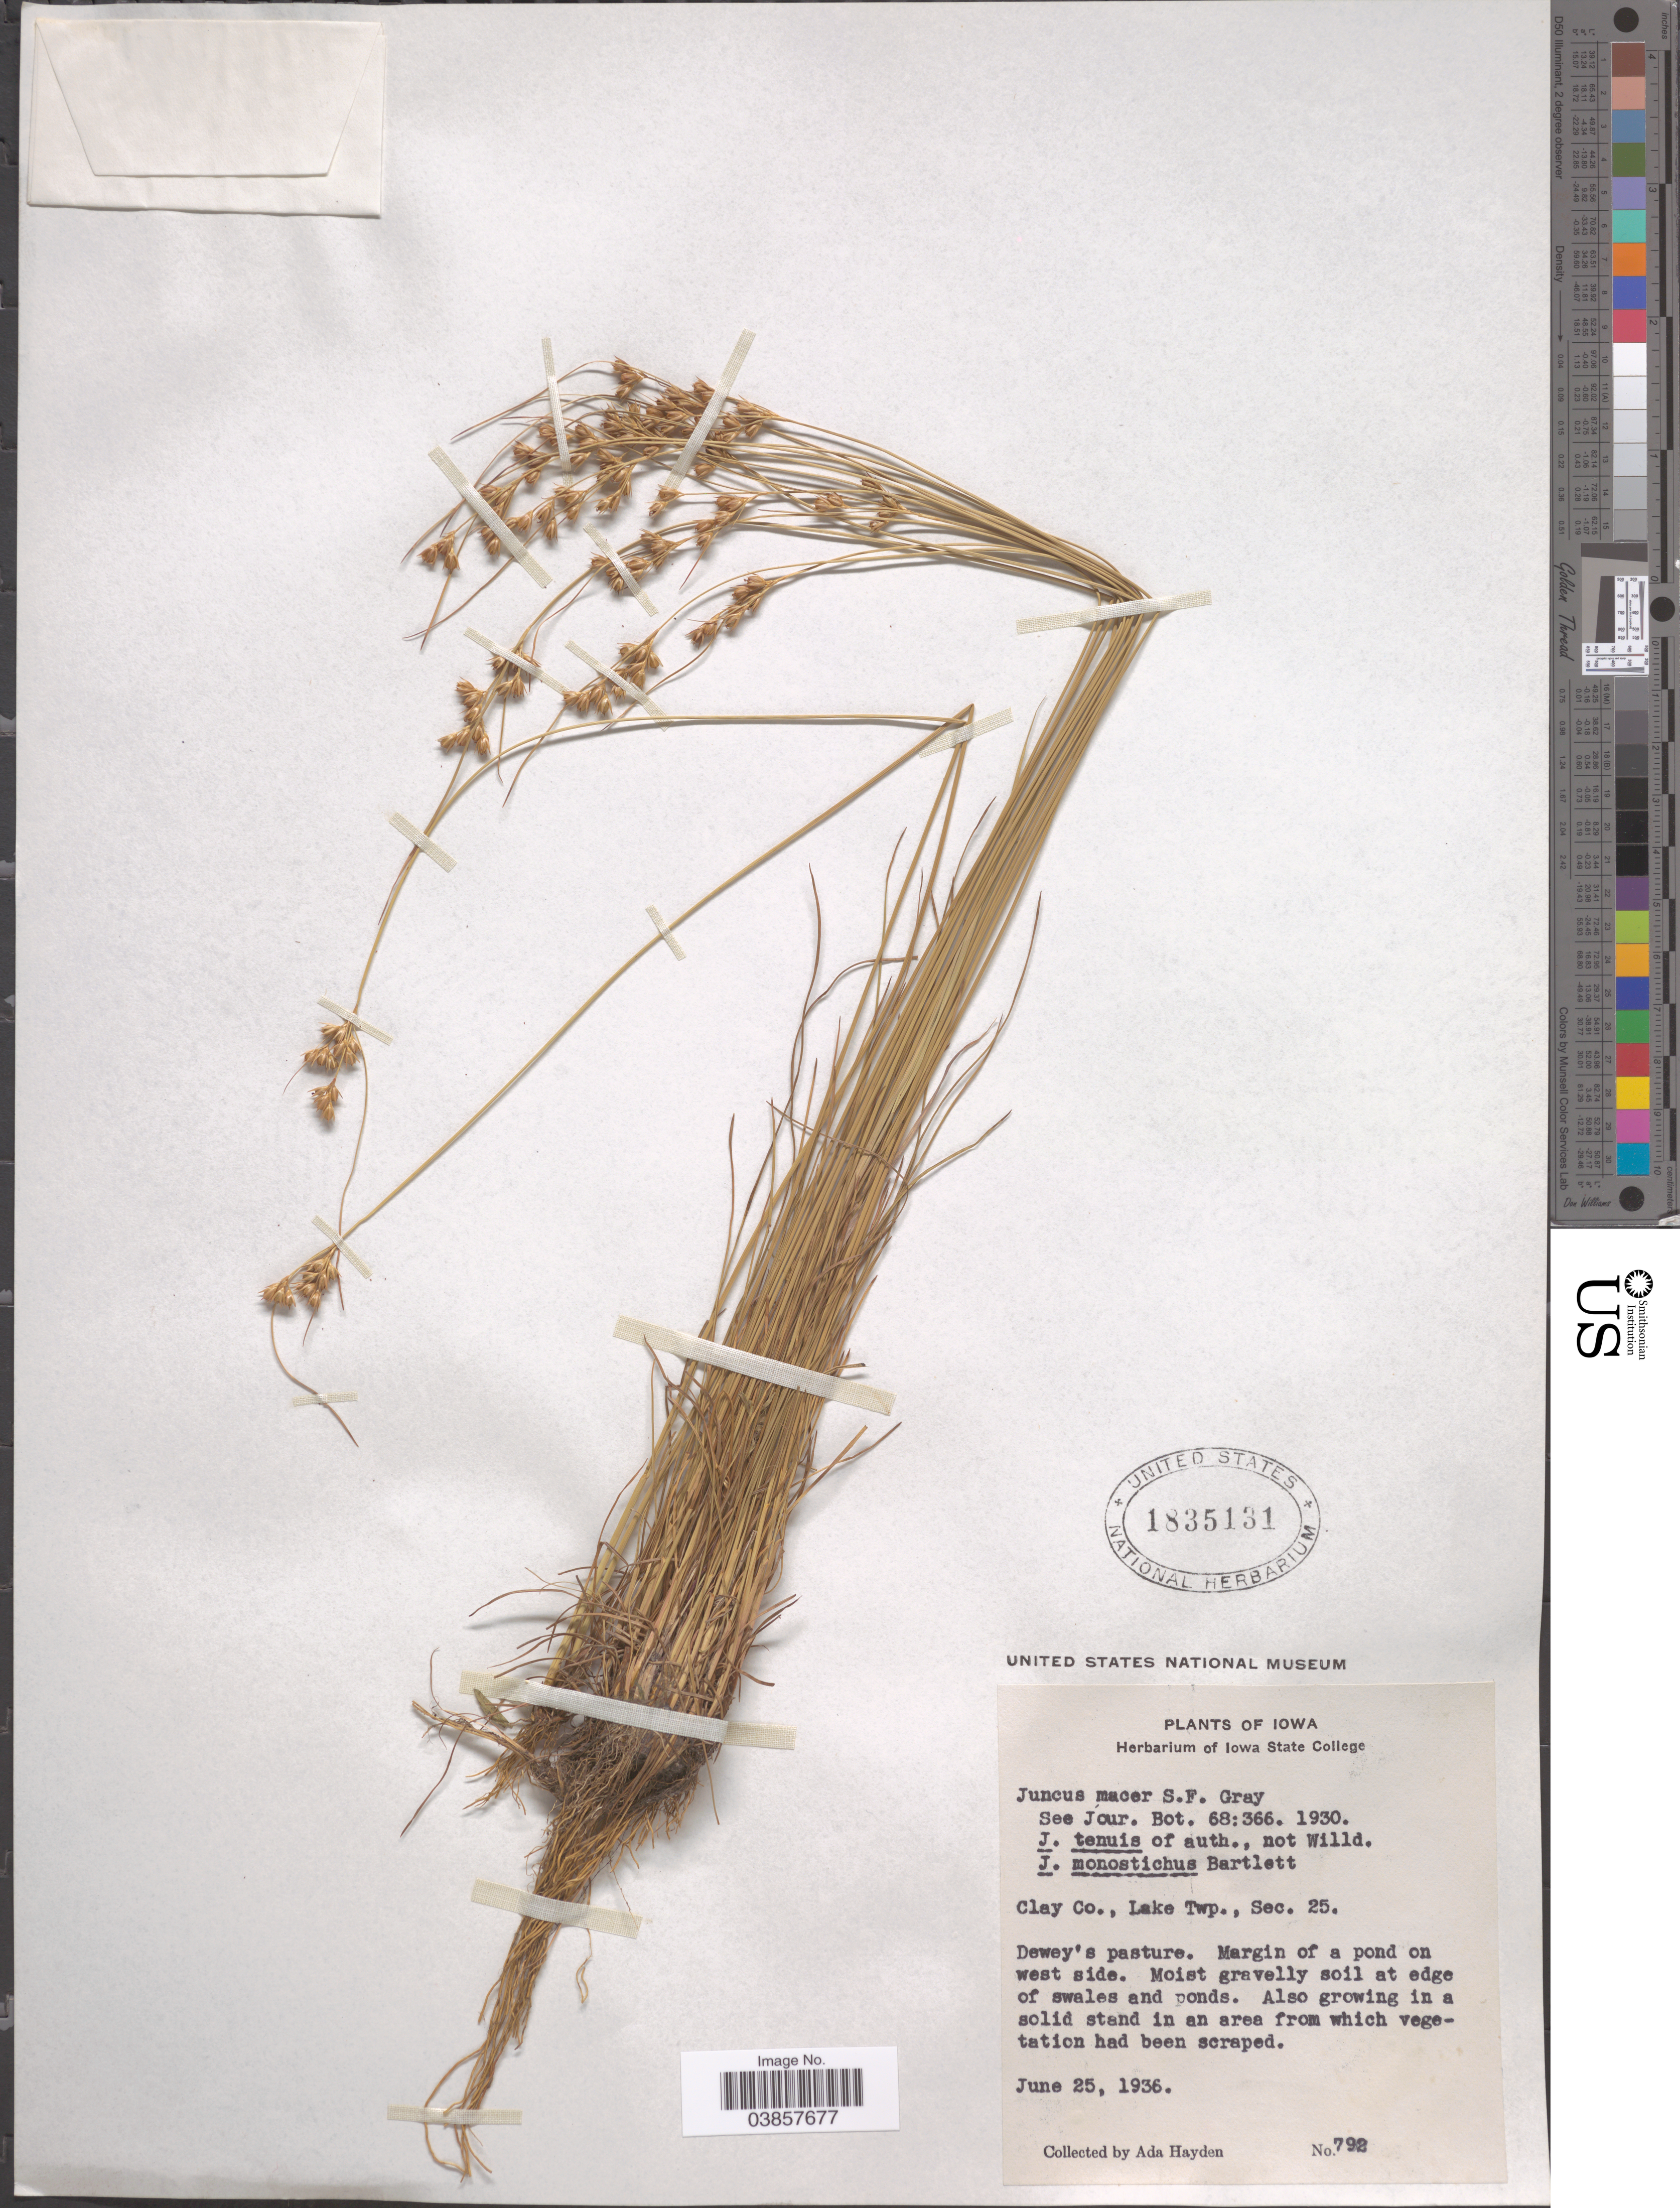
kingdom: Plantae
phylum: Tracheophyta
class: Liliopsida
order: Poales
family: Juncaceae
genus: Juncus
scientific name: Juncus tenuis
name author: Willd.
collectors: Ada Hayden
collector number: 792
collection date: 1936-06-25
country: United States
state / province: Iowa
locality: Clay Co., Lake Twp., Sec. 25. Dewey's pasture. Margin of a pond on west side.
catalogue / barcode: US 1835131